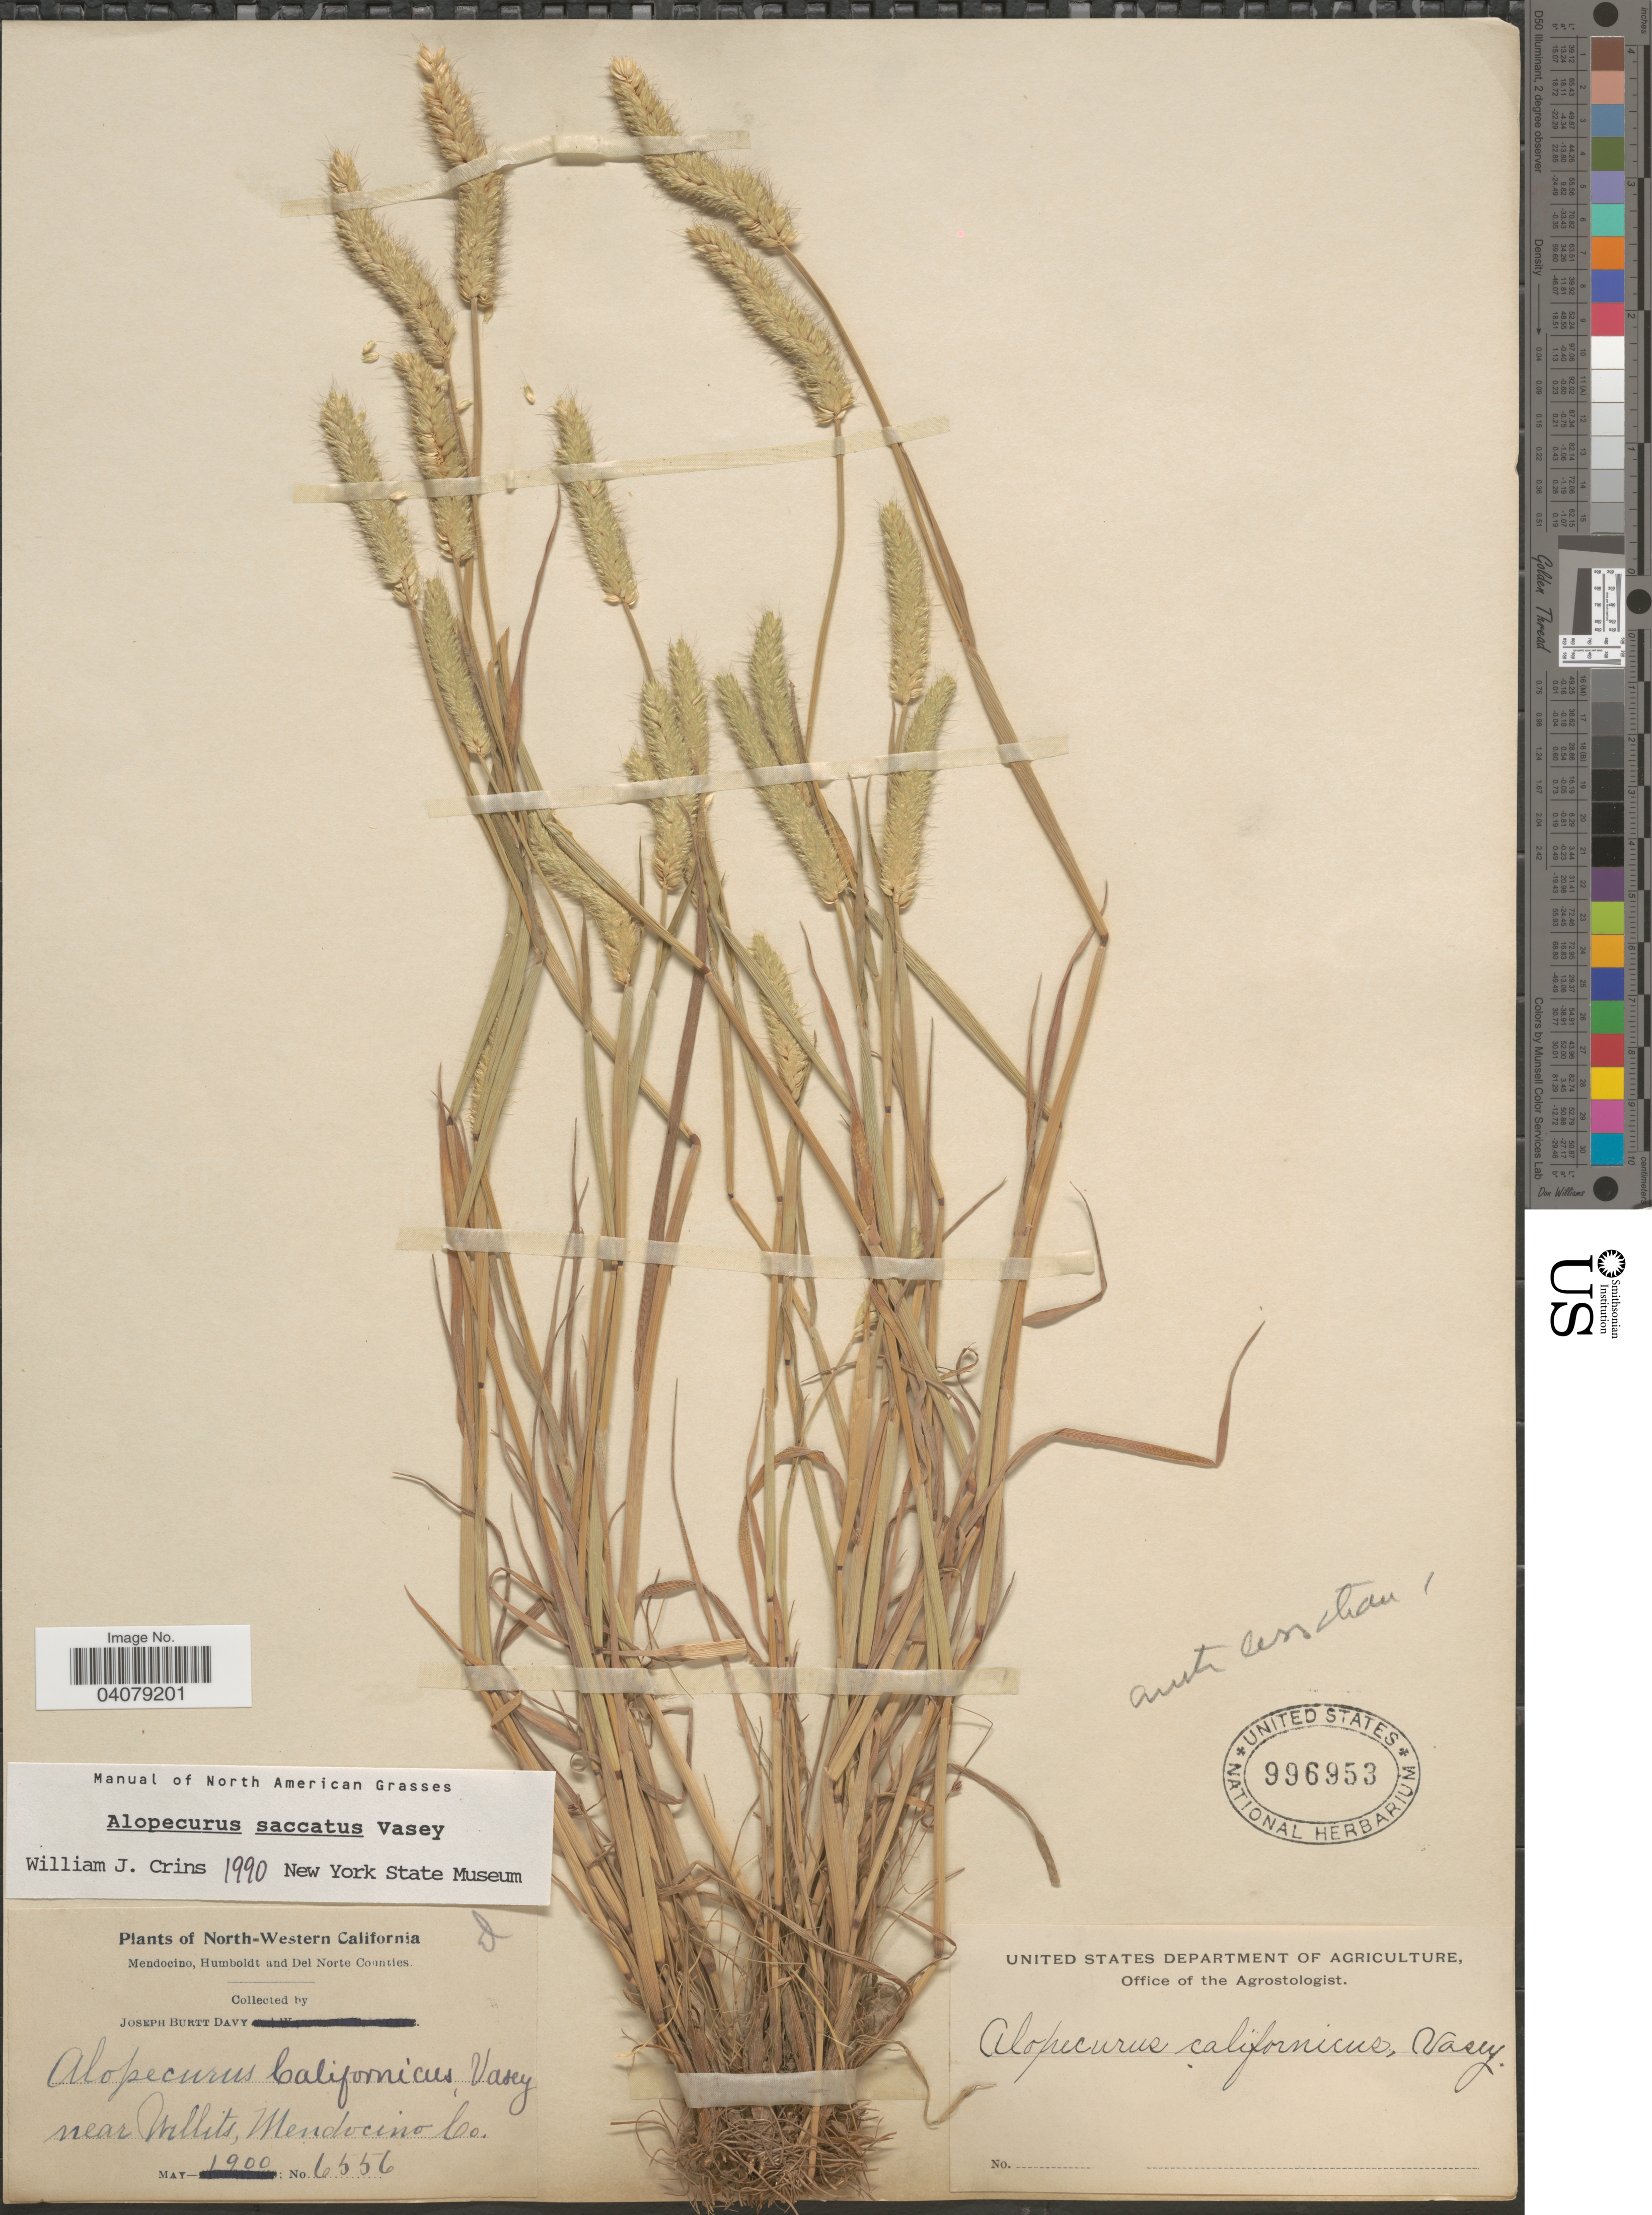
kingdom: Plantae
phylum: Tracheophyta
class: Liliopsida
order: Poales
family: Poaceae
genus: Alopecurus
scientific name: Alopecurus saccatus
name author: Vasey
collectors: J. Burtt Davy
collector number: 6556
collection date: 1900-05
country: United States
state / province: California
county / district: Mendocino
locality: North-Western California. Near Willits, Mendocino Co.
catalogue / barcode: US 996953